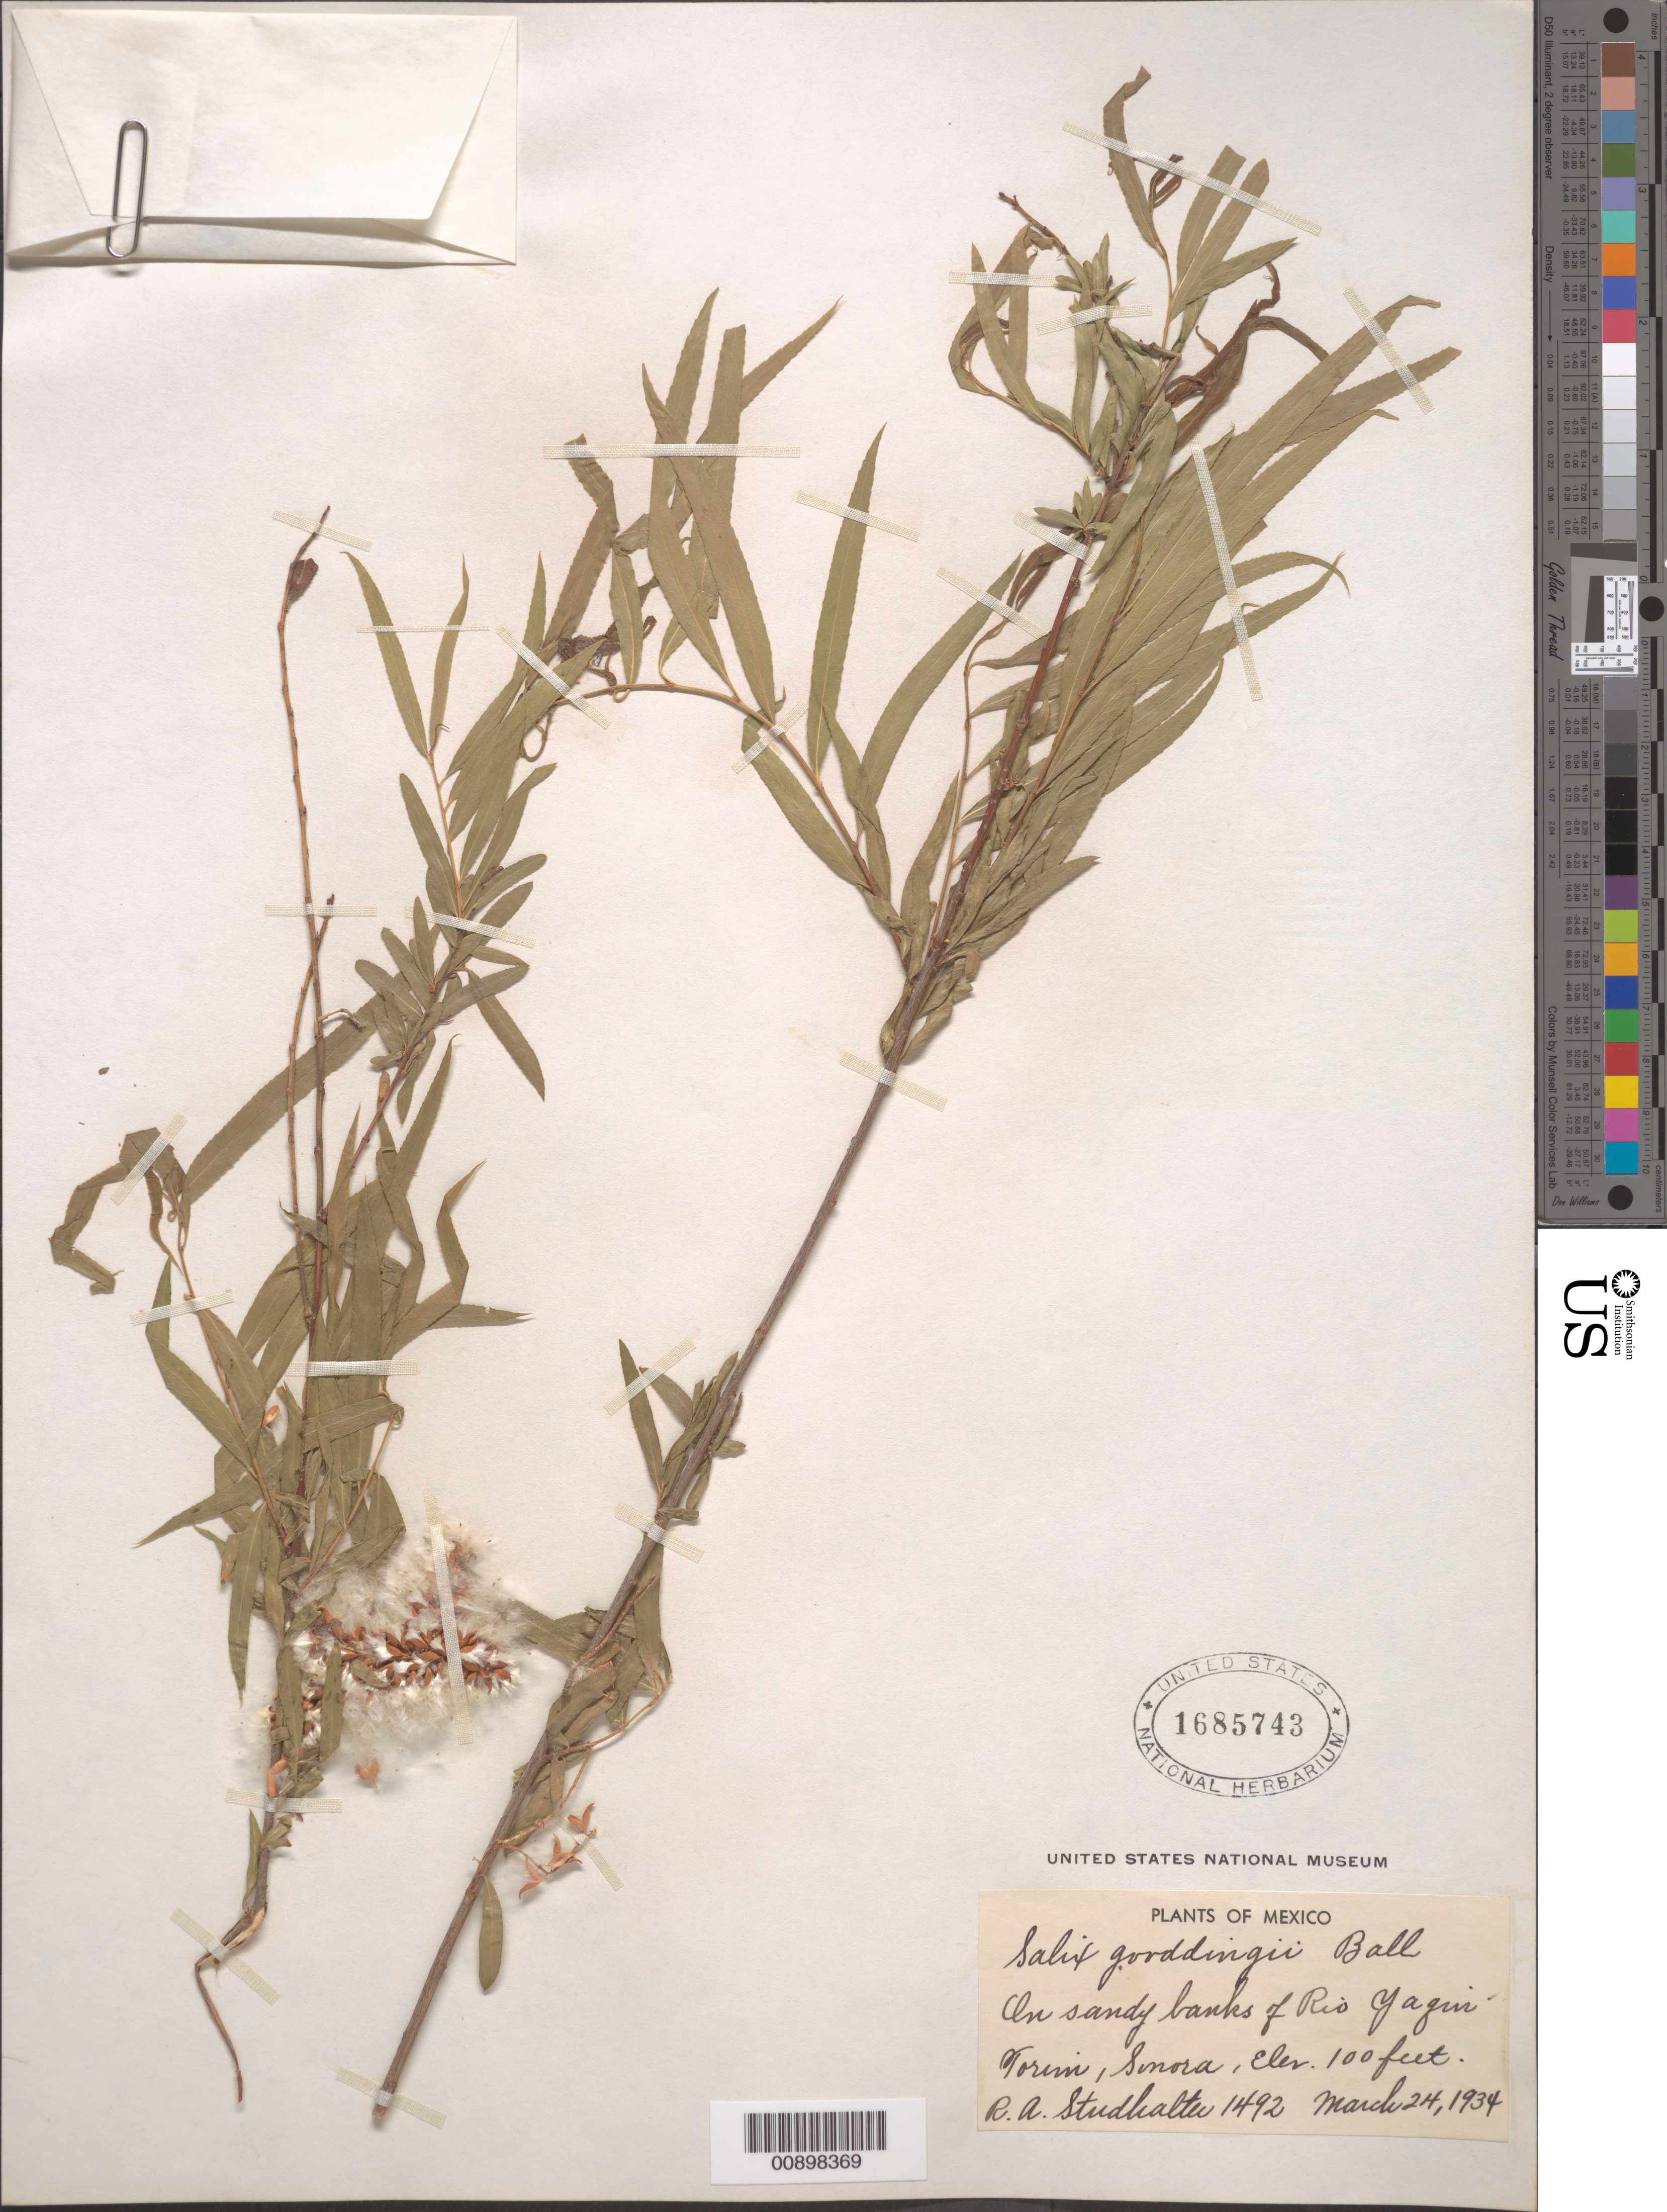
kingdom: Plantae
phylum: Tracheophyta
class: Magnoliopsida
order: Malpighiales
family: Salicaceae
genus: Salix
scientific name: Salix gooddingii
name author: C.R. Ball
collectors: R. Studhalter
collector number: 1492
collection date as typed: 24 Mar 1934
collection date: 1934-03-24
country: Mexico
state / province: Sonora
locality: Sandy banks of Río Yaqui. Torim, Sonora.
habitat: On sandy banks of río.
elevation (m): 30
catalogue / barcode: US 1685743